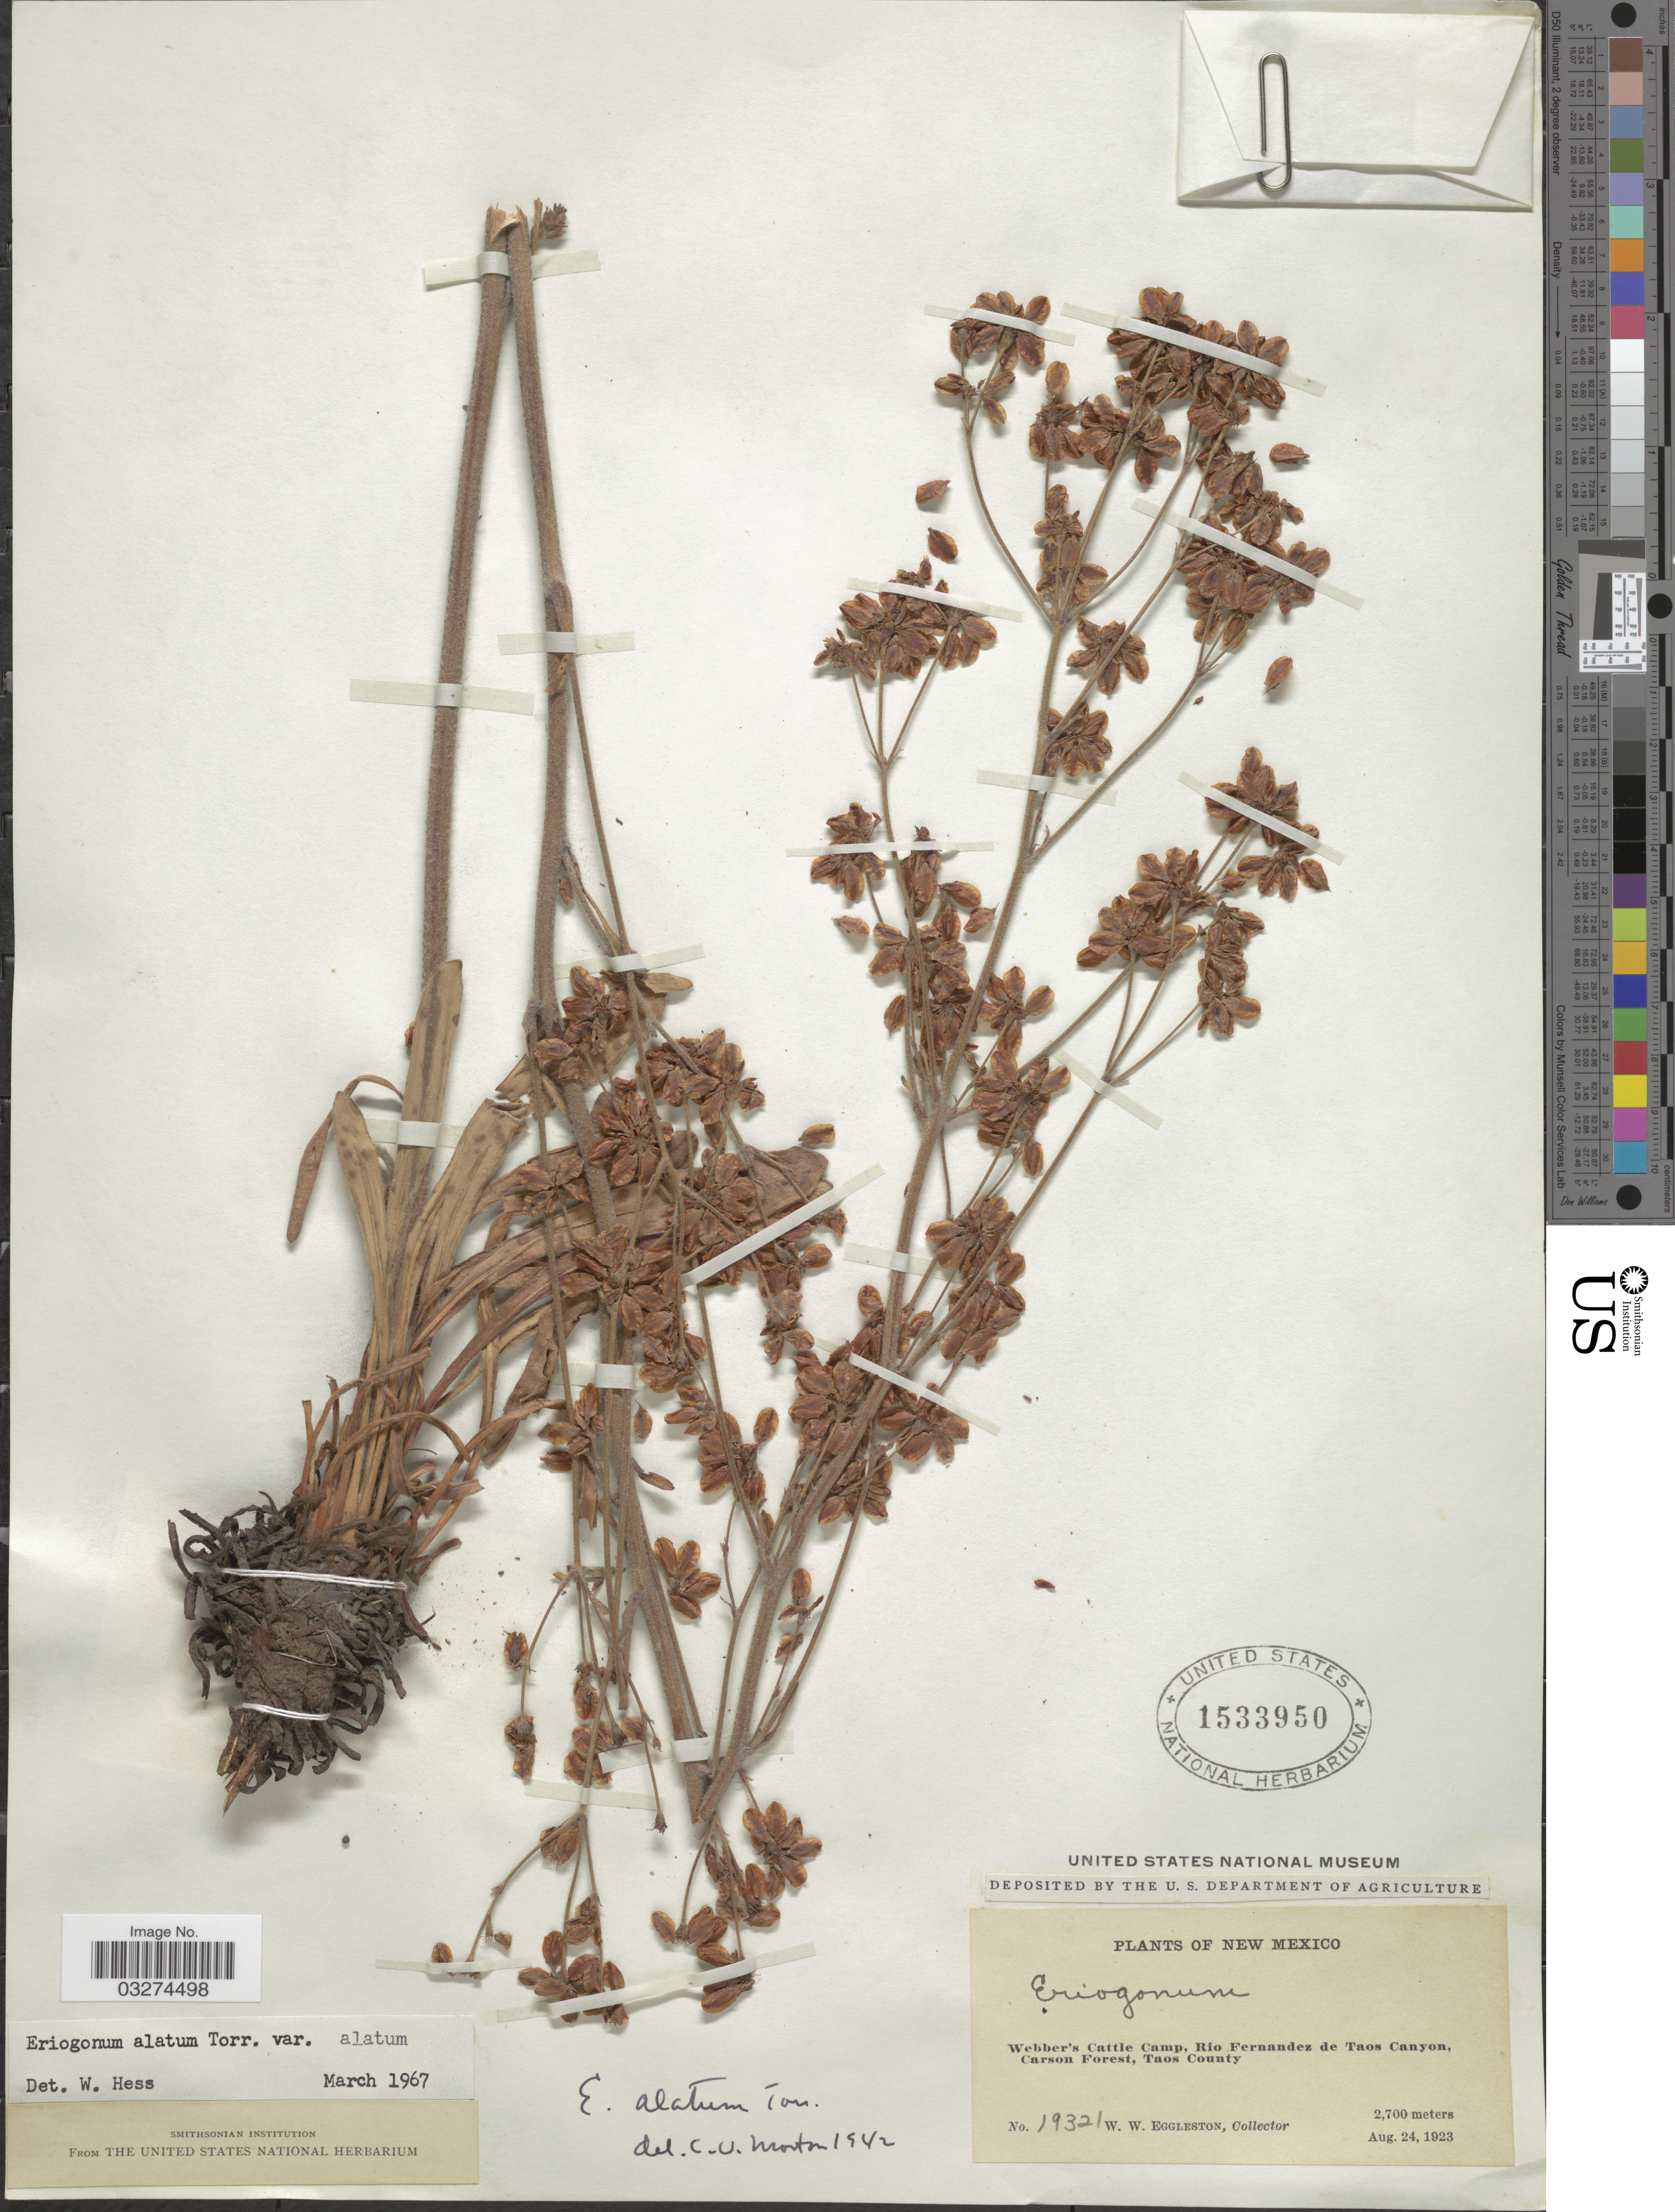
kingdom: Plantae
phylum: Tracheophyta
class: Magnoliopsida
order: Caryophyllales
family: Polygonaceae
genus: Eriogonum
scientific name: Eriogonum alatum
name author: Torr.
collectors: W. W. Eggleston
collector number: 19321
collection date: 1923-08-24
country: United States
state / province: New Mexico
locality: Webber's Cattle Camp, Rio Fernandez de Taos Canyon, Carson Forest, Taos County.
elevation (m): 2700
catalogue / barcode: US 1533950